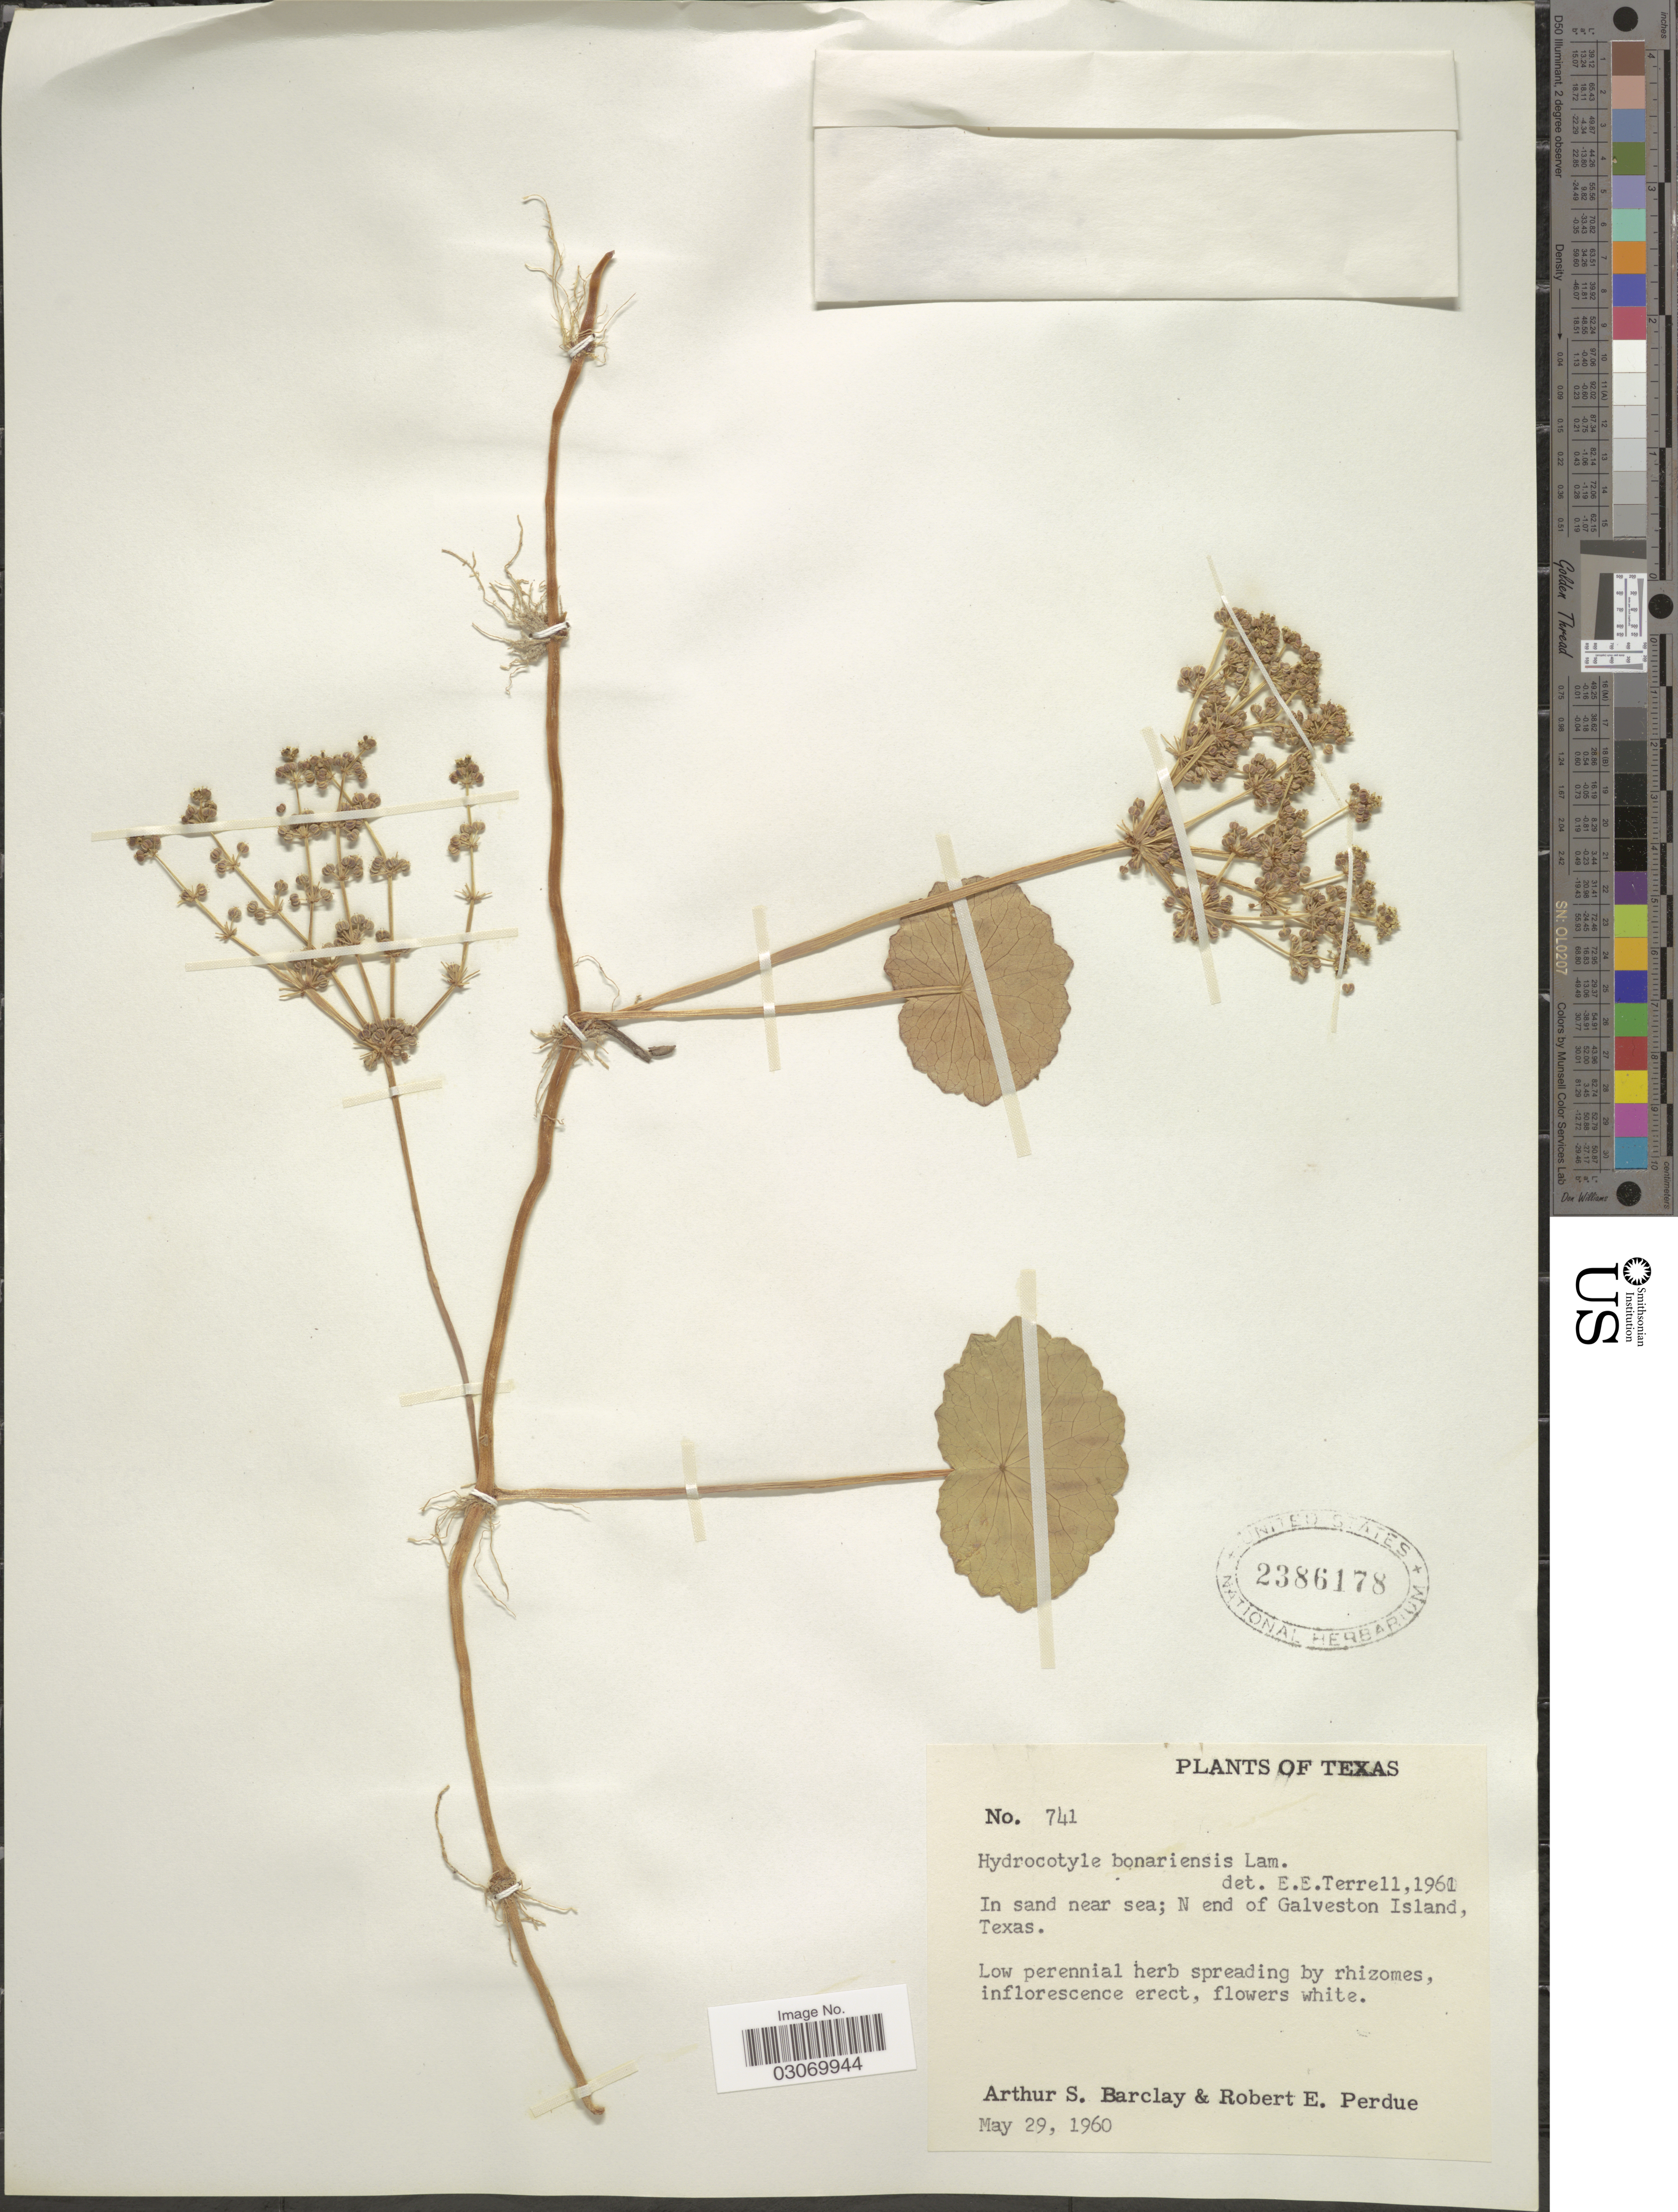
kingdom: Plantae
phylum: Tracheophyta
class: Magnoliopsida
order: Apiales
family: Araliaceae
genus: Hydrocotyle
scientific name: Hydrocotyle bonariensis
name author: Lam.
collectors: A. S. Barclay & R. E. Perdue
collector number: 741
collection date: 1960-05-29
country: United States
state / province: Texas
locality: In sand near sea; N end of Galveston Island, Texas.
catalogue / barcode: US 2386178